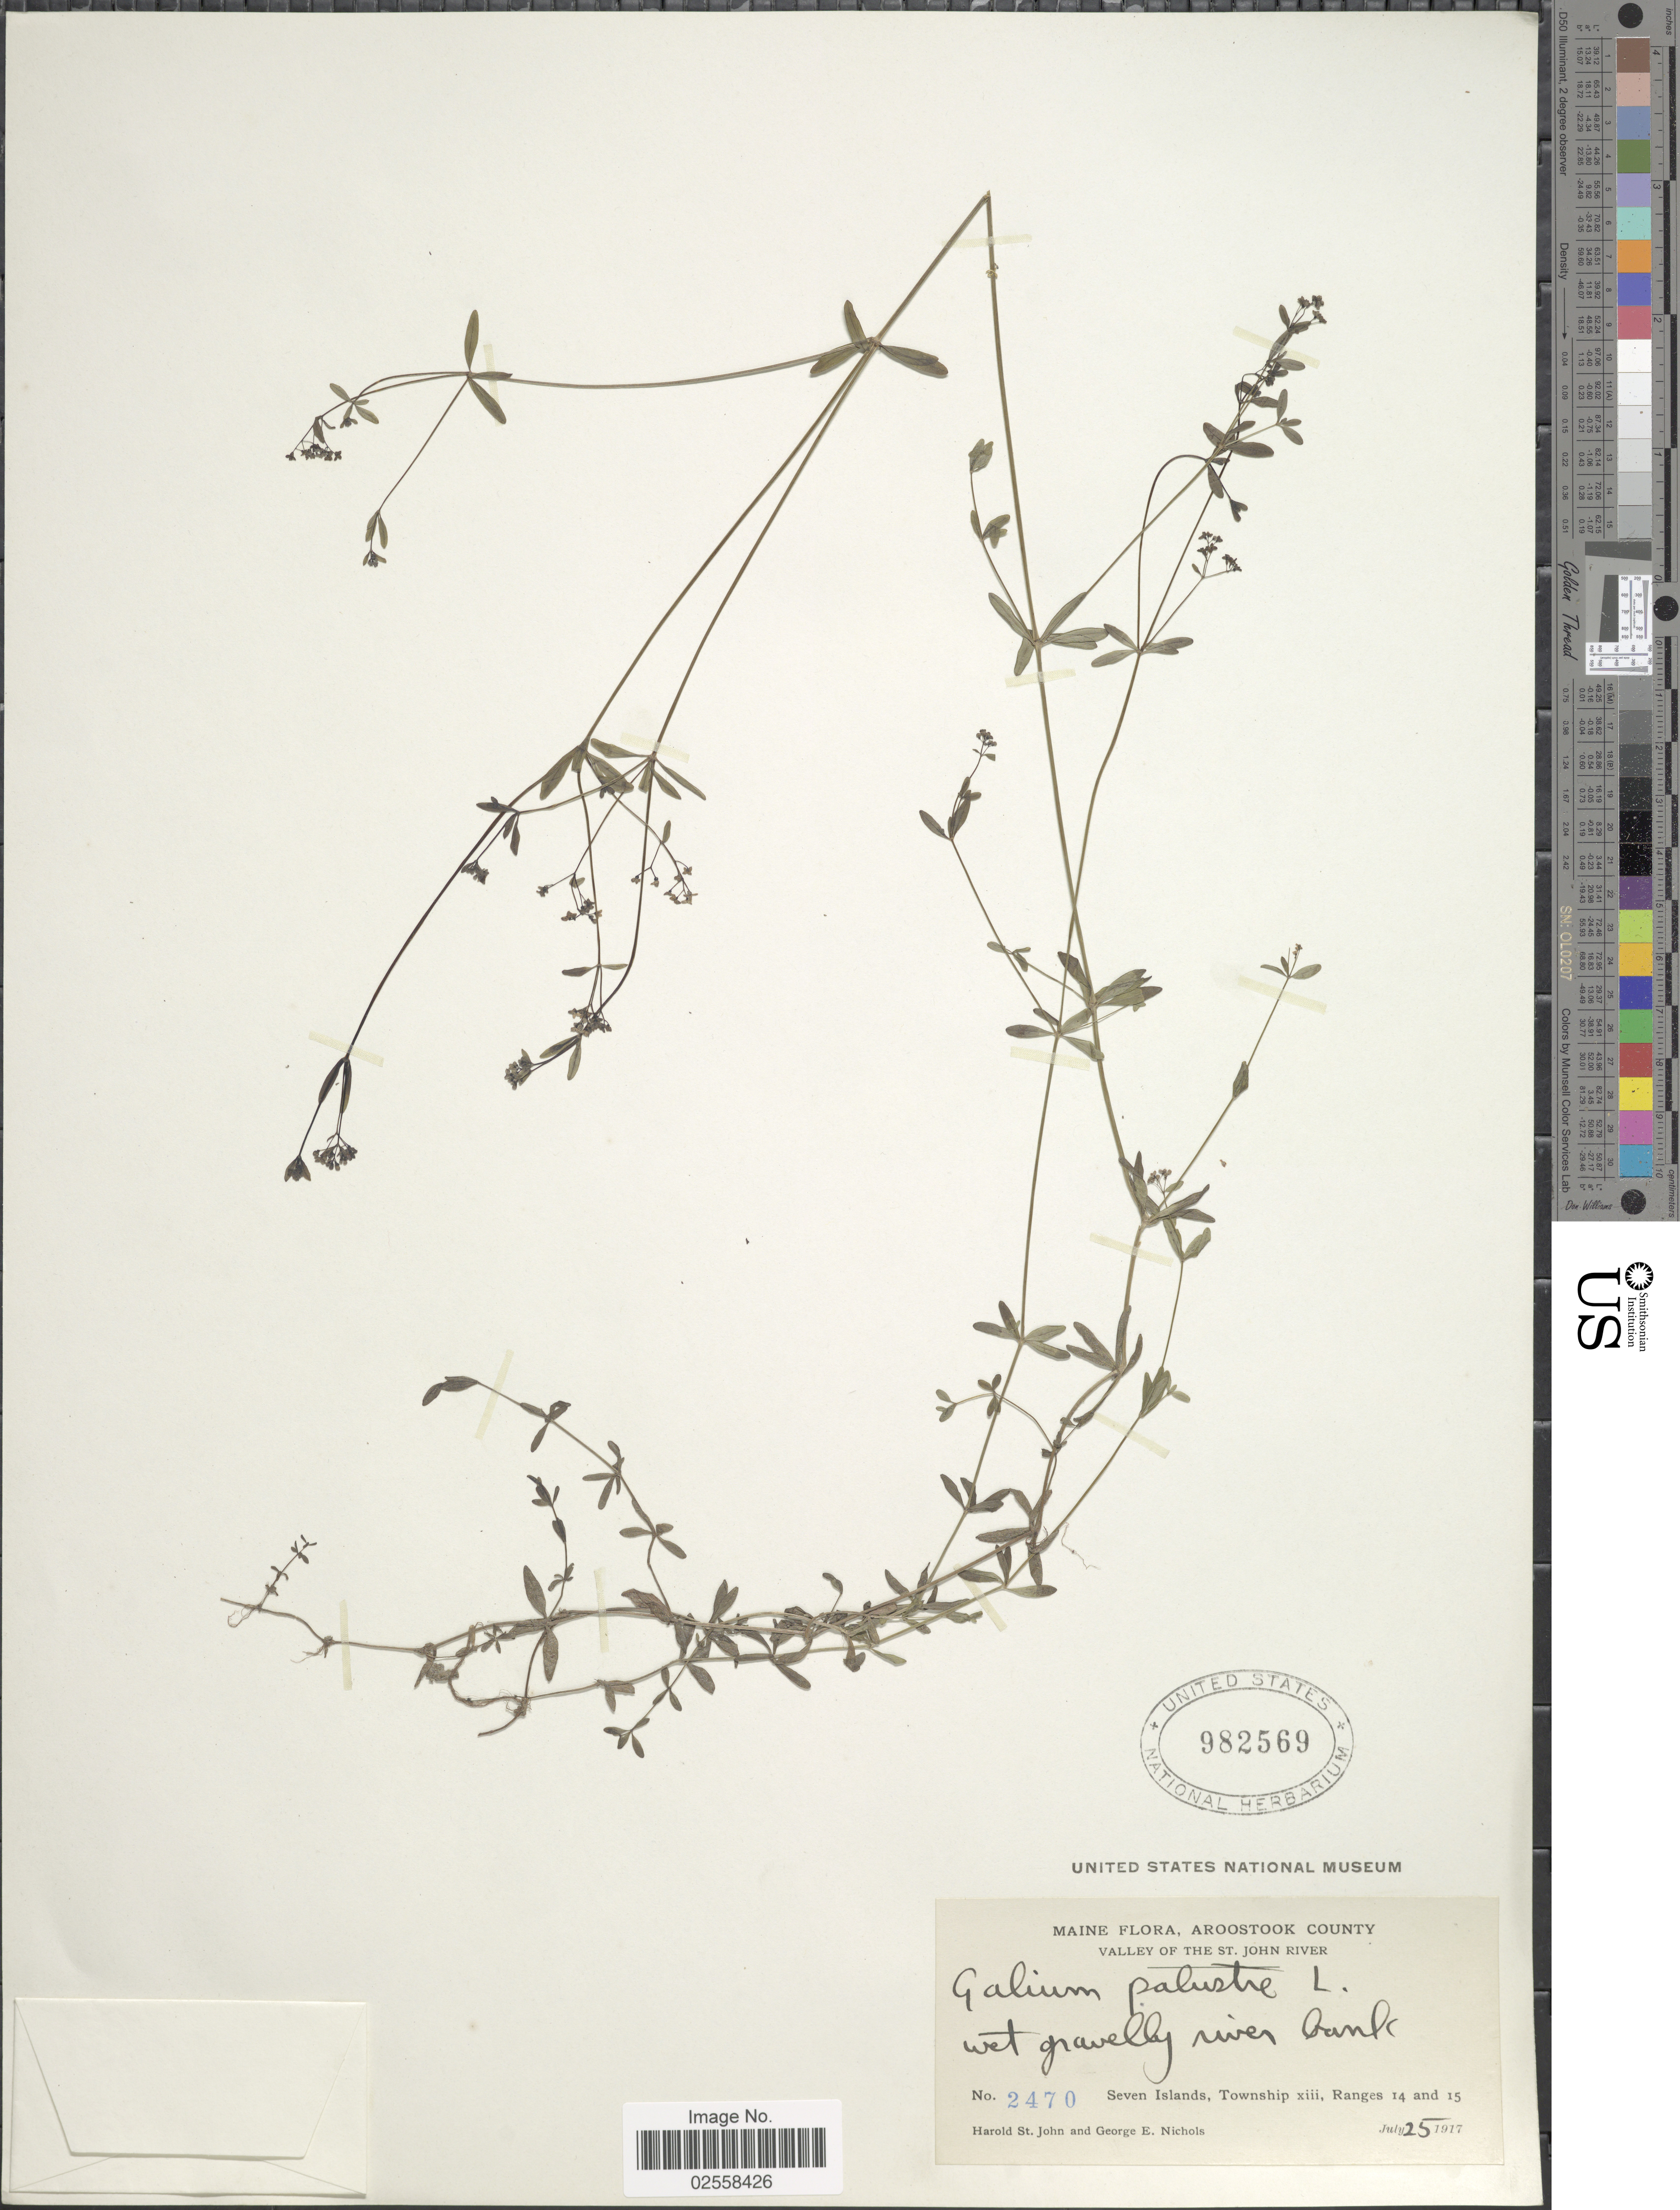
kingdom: Plantae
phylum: Tracheophyta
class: Magnoliopsida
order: Gentianales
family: Rubiaceae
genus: Galium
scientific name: Galium plumosum subsp. plumosum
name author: Rusby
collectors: H. St. John & G. E. Nichols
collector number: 2470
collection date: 1917-07-25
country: United States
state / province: Maine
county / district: Aroostook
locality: Valley of the St. John River, Seven Islands, Township xiii, Ranges 14 and 15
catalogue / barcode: US 982569